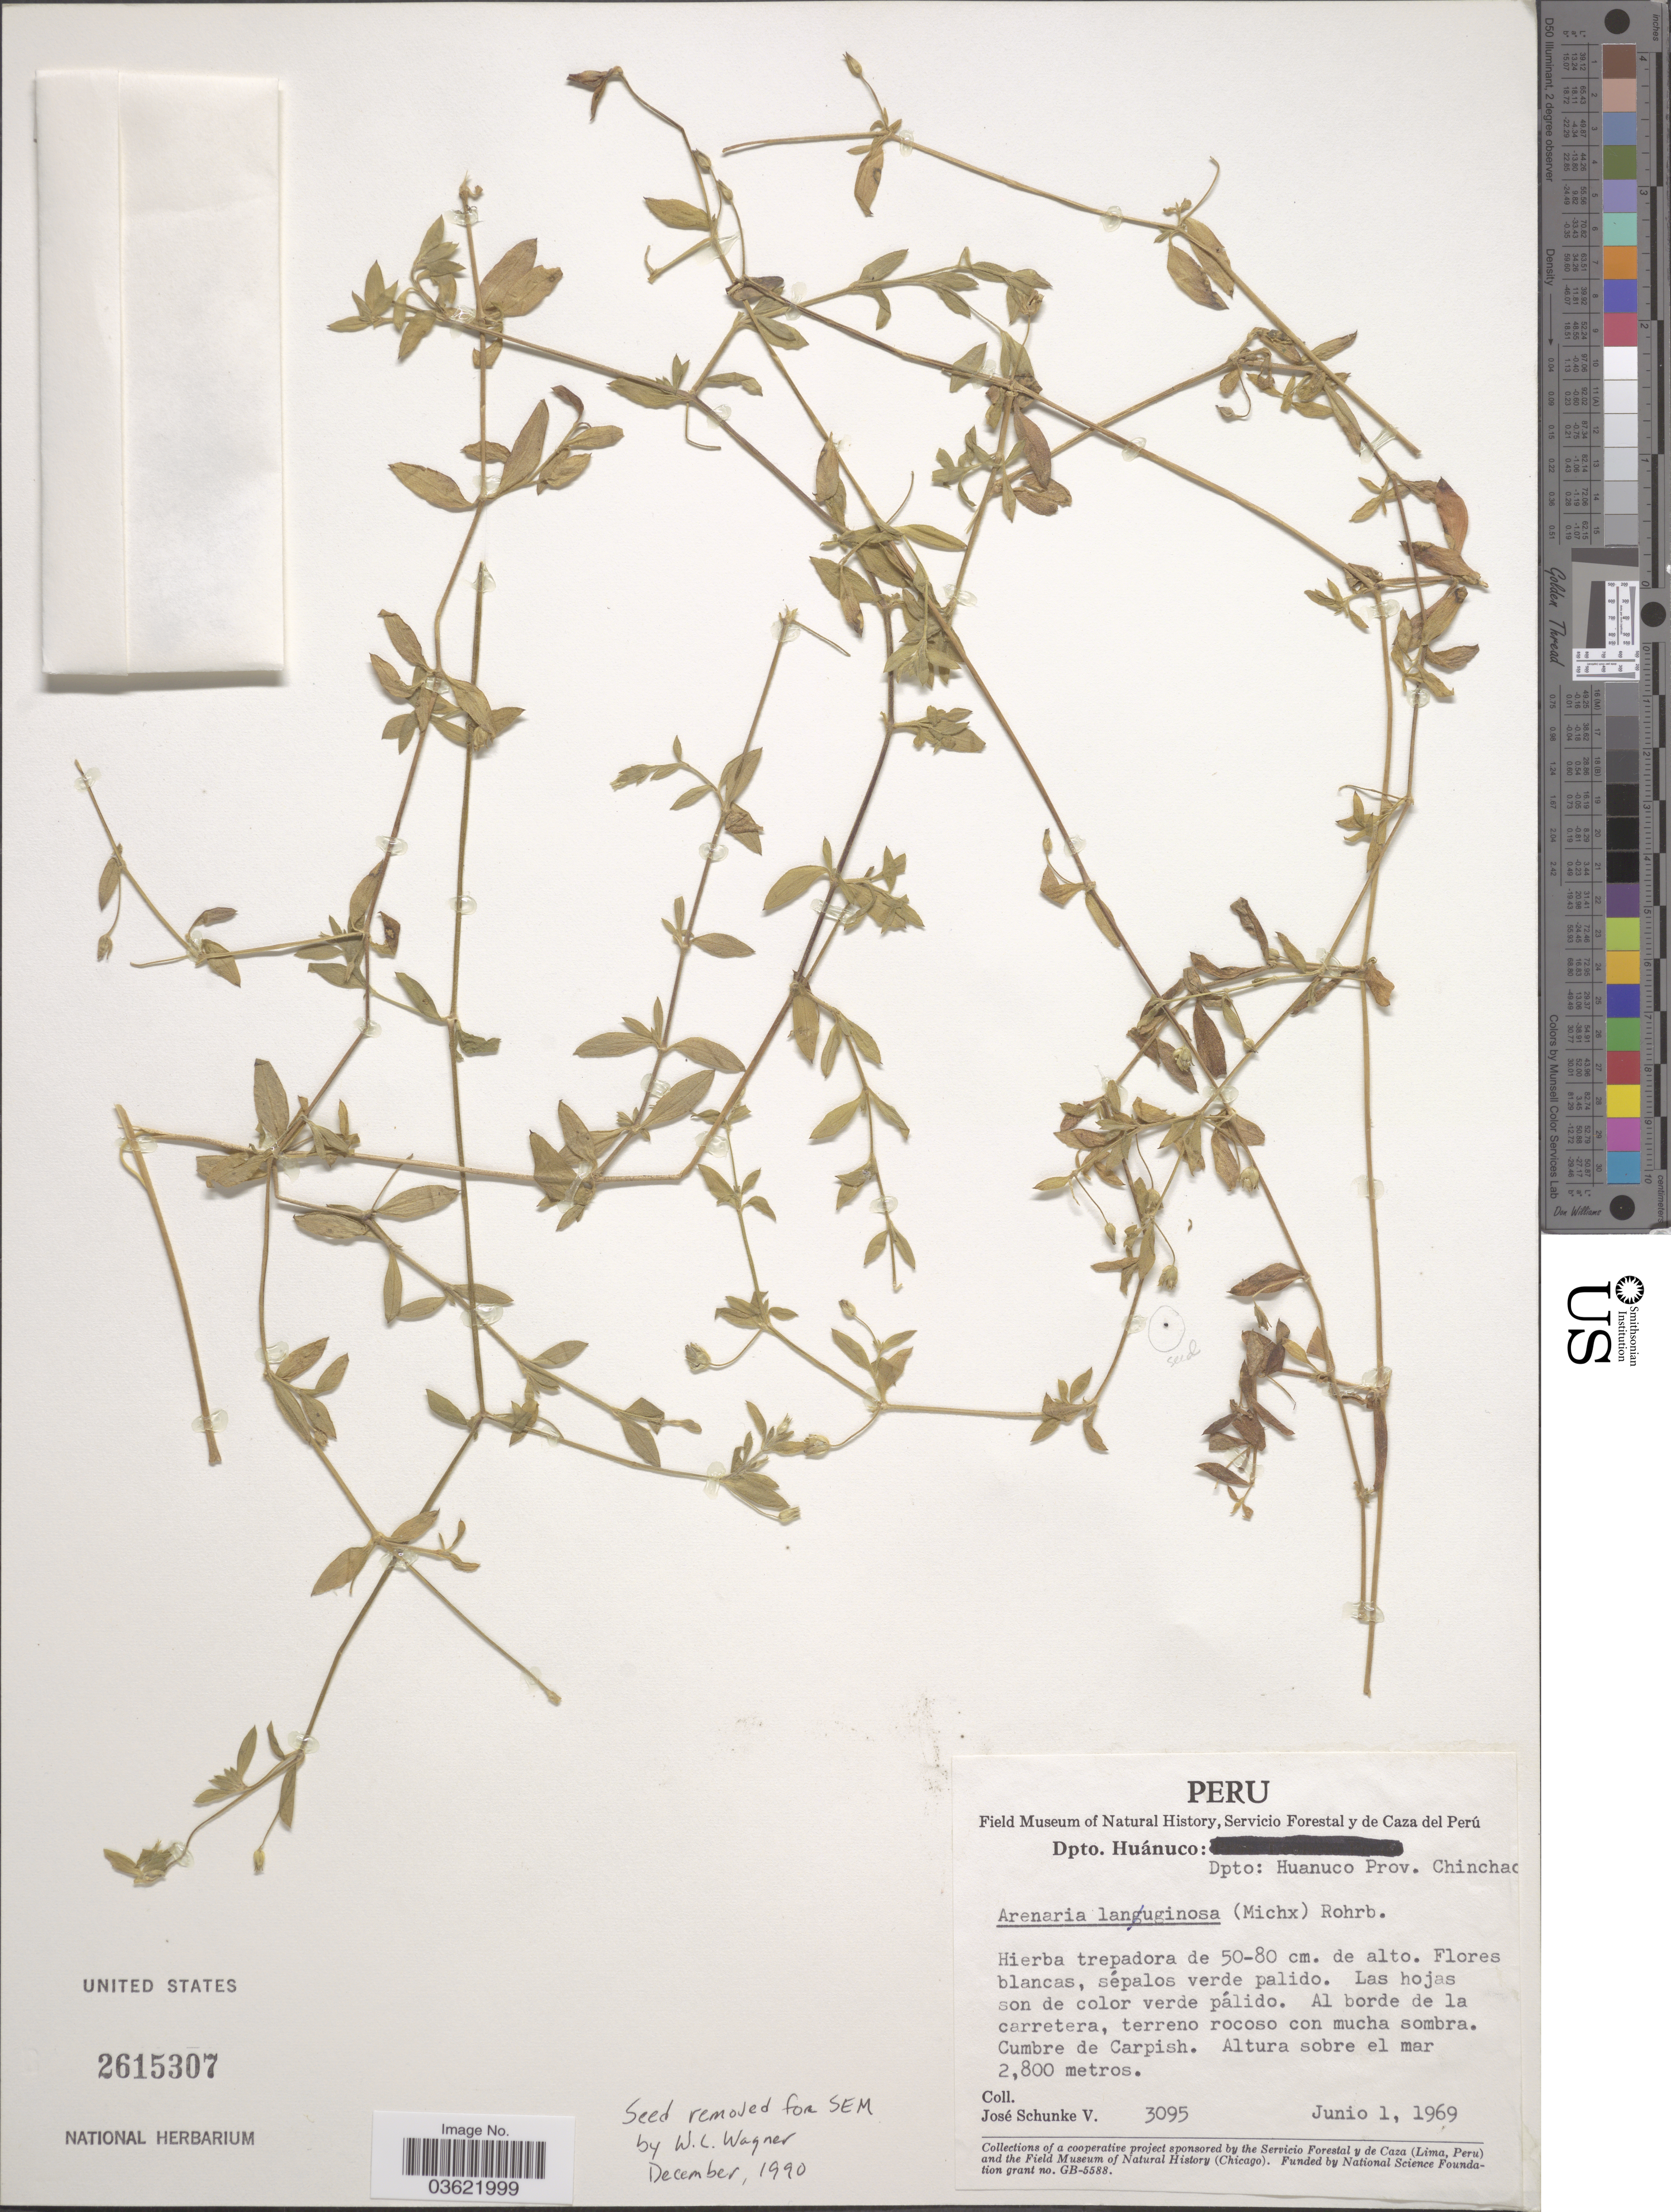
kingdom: Plantae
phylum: Tracheophyta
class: Magnoliopsida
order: Caryophyllales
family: Caryophyllaceae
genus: Arenaria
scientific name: Arenaria lanuginosa var. megalantha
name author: Rohrb.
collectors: J. Schunke Vigo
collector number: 3095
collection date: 1969-06-01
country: Peru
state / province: Huánuco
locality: Dpto. Huánuco: Dpto. Huanuco Prov. Chinchao. Cumbre de Carpish.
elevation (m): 2800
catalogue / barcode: US 2615307